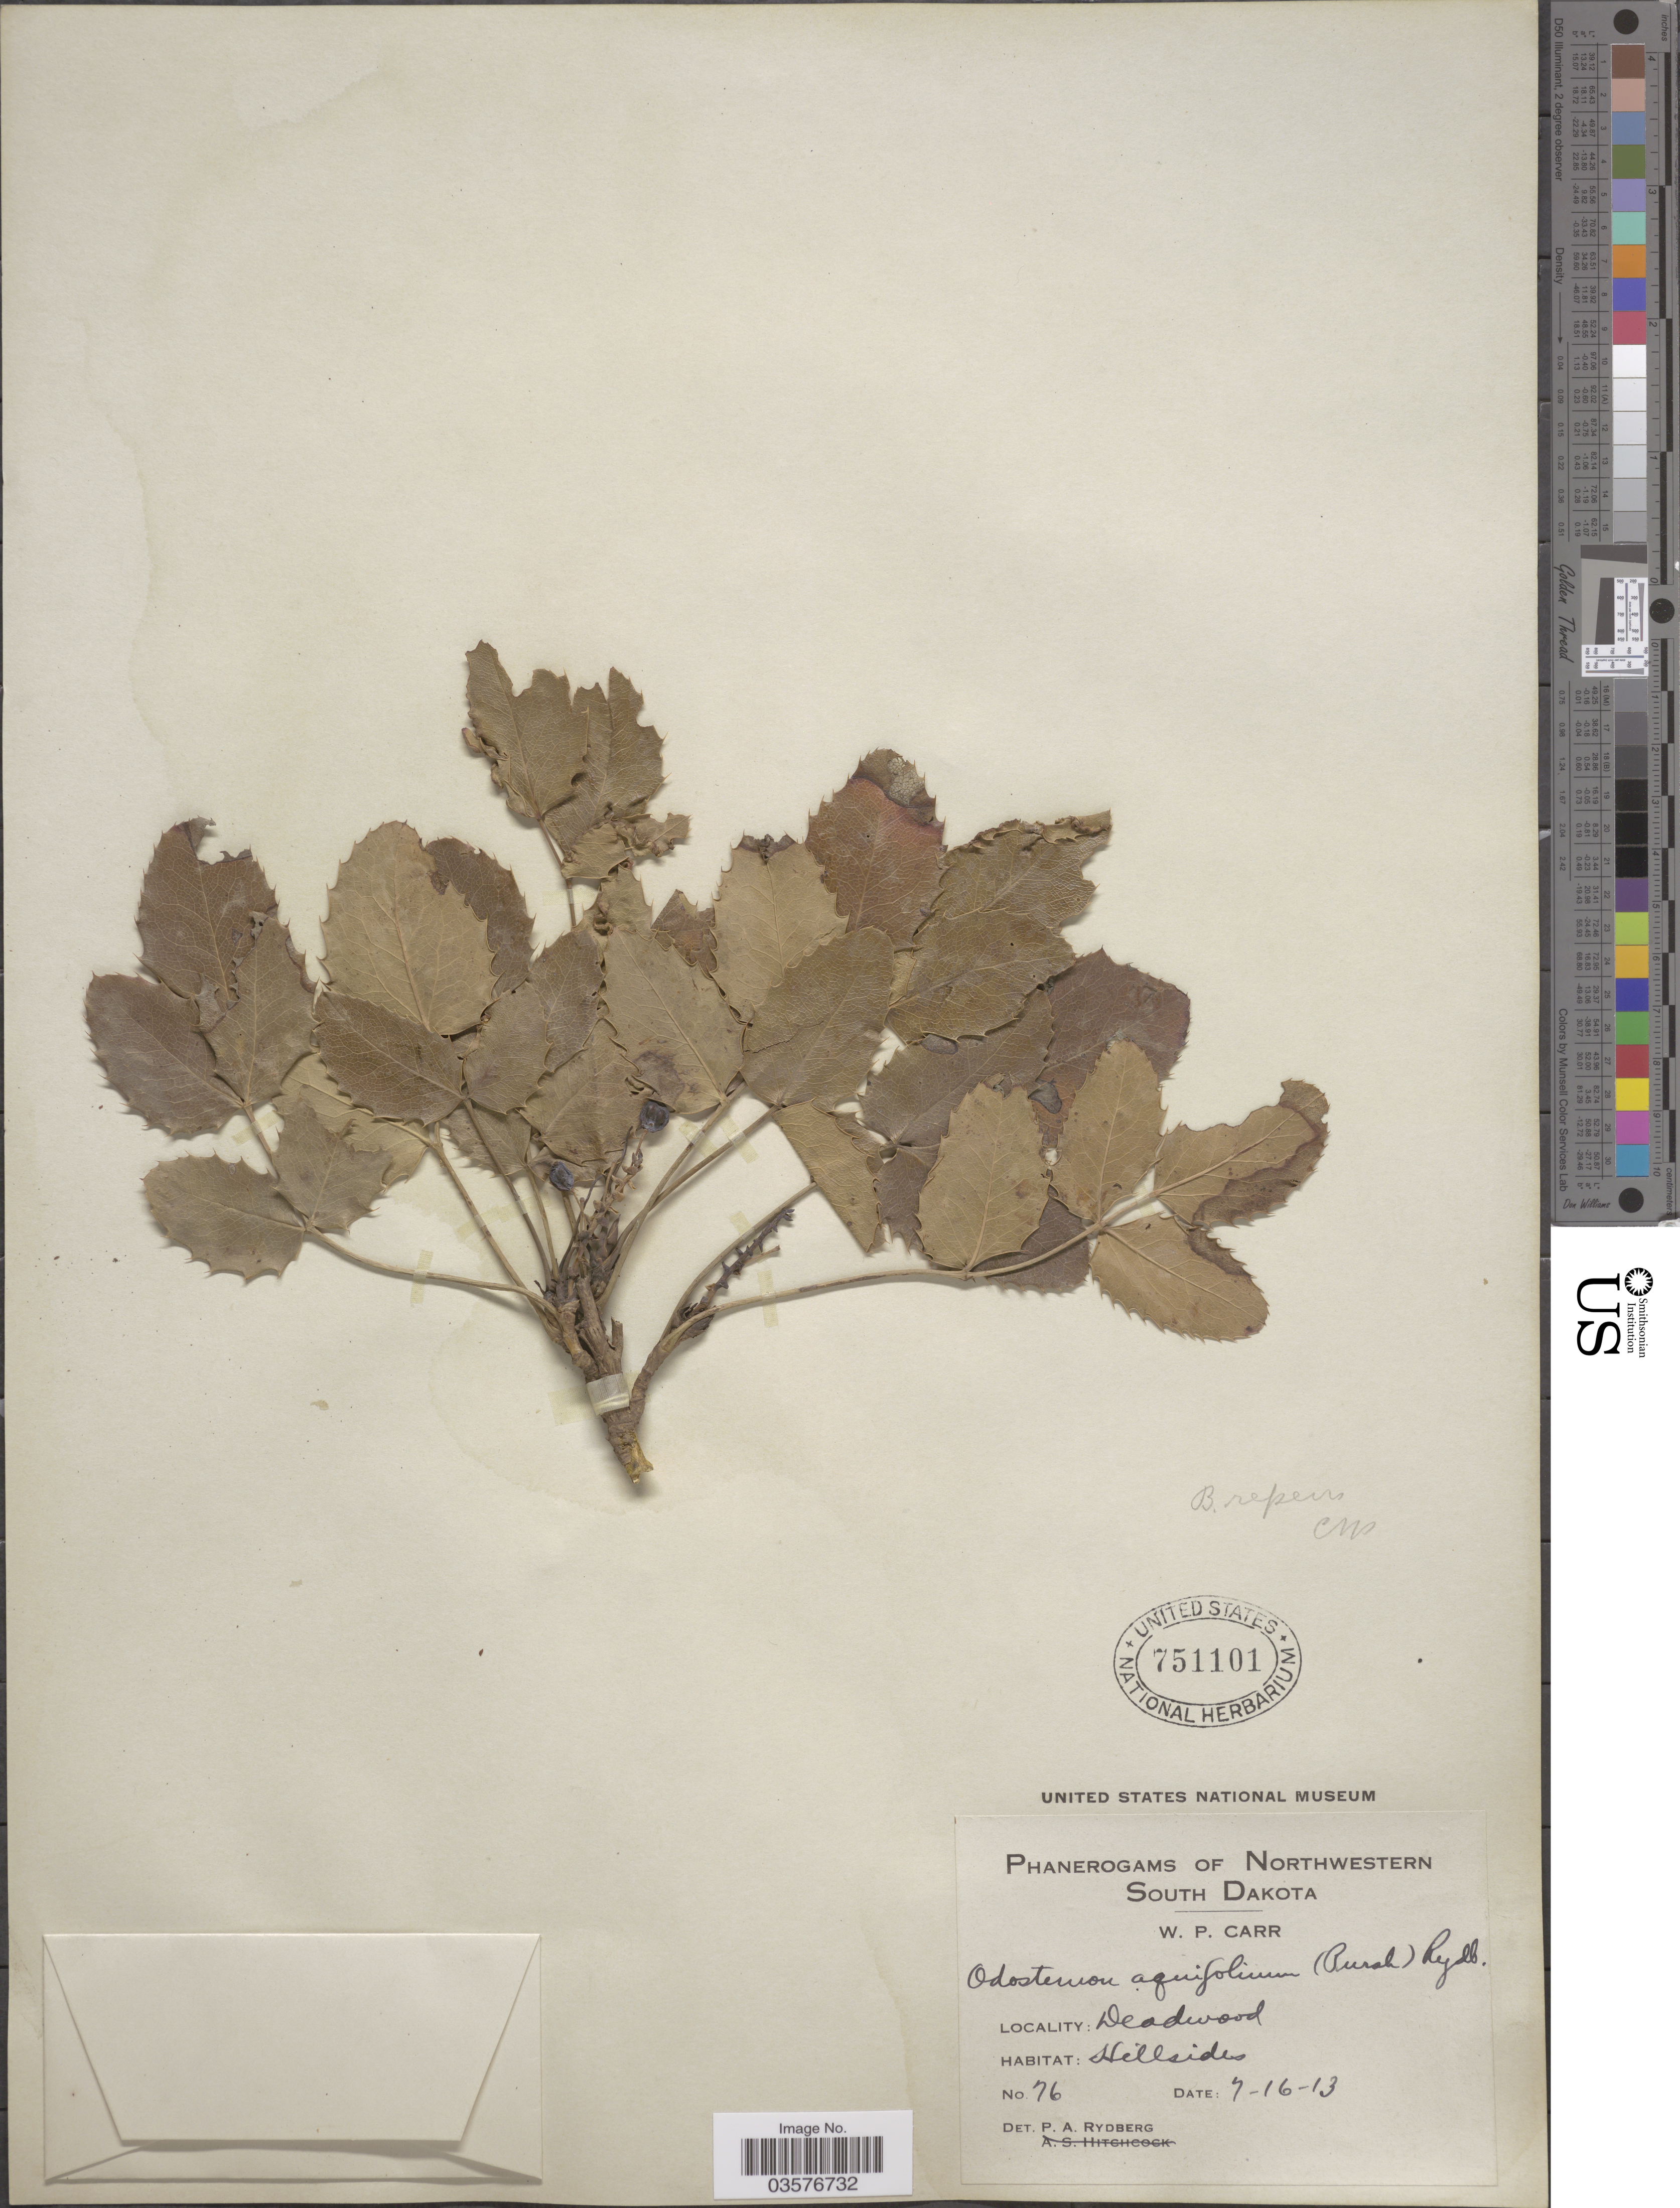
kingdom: Plantae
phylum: Tracheophyta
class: Magnoliopsida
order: Ranunculales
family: Berberidaceae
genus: Mahonia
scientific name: Mahonia repens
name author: (Lindl.) G. Don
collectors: W. Carr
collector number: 76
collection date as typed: Transcribed d/m/y: 16/7/13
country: United States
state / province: South Dakota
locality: Northwestern South Dakota. Deadwood, Hillsides.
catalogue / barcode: US 751101